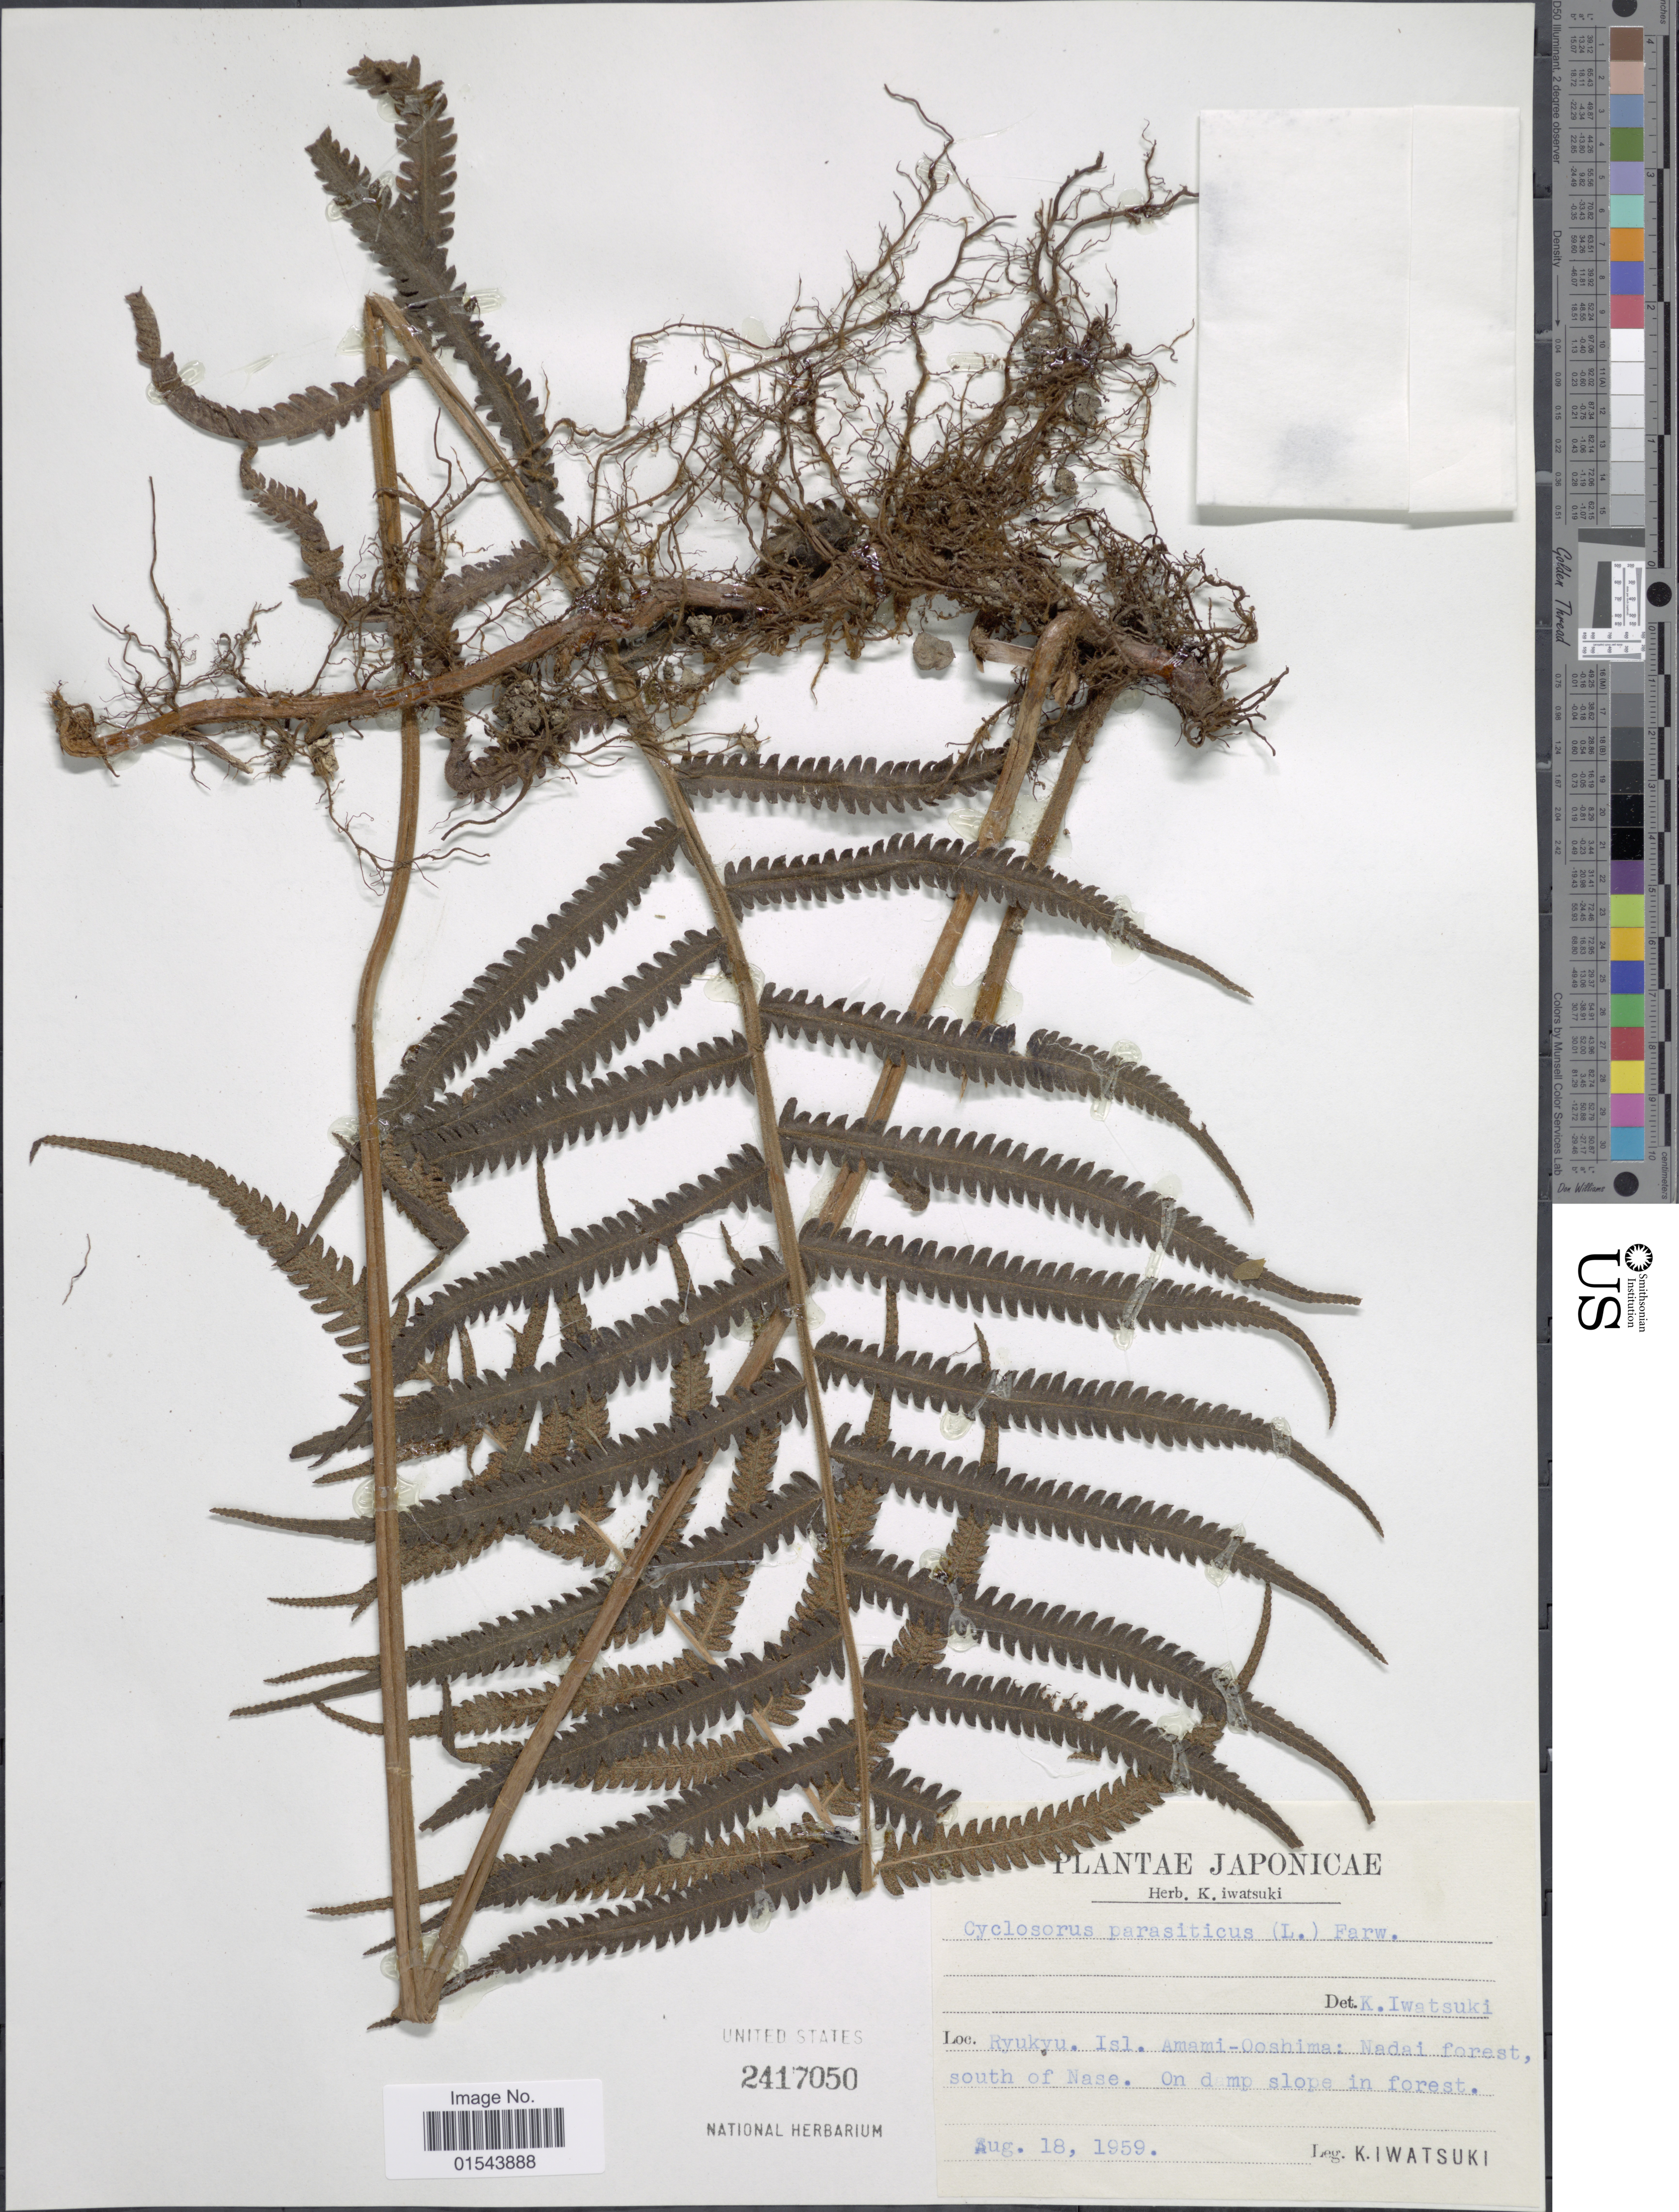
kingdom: Plantae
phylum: Tracheophyta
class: Polypodiopsida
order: Polypodiales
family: Thelypteridaceae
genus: Christella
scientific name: Christella parasitica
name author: (L.) H. Lév.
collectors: K. Iwatsuki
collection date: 1959-08-18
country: Japan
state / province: Okinawa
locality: Ryukyu. Isl. Amami-Ooshima: Nadai forest, south of Nase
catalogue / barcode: US 2417050